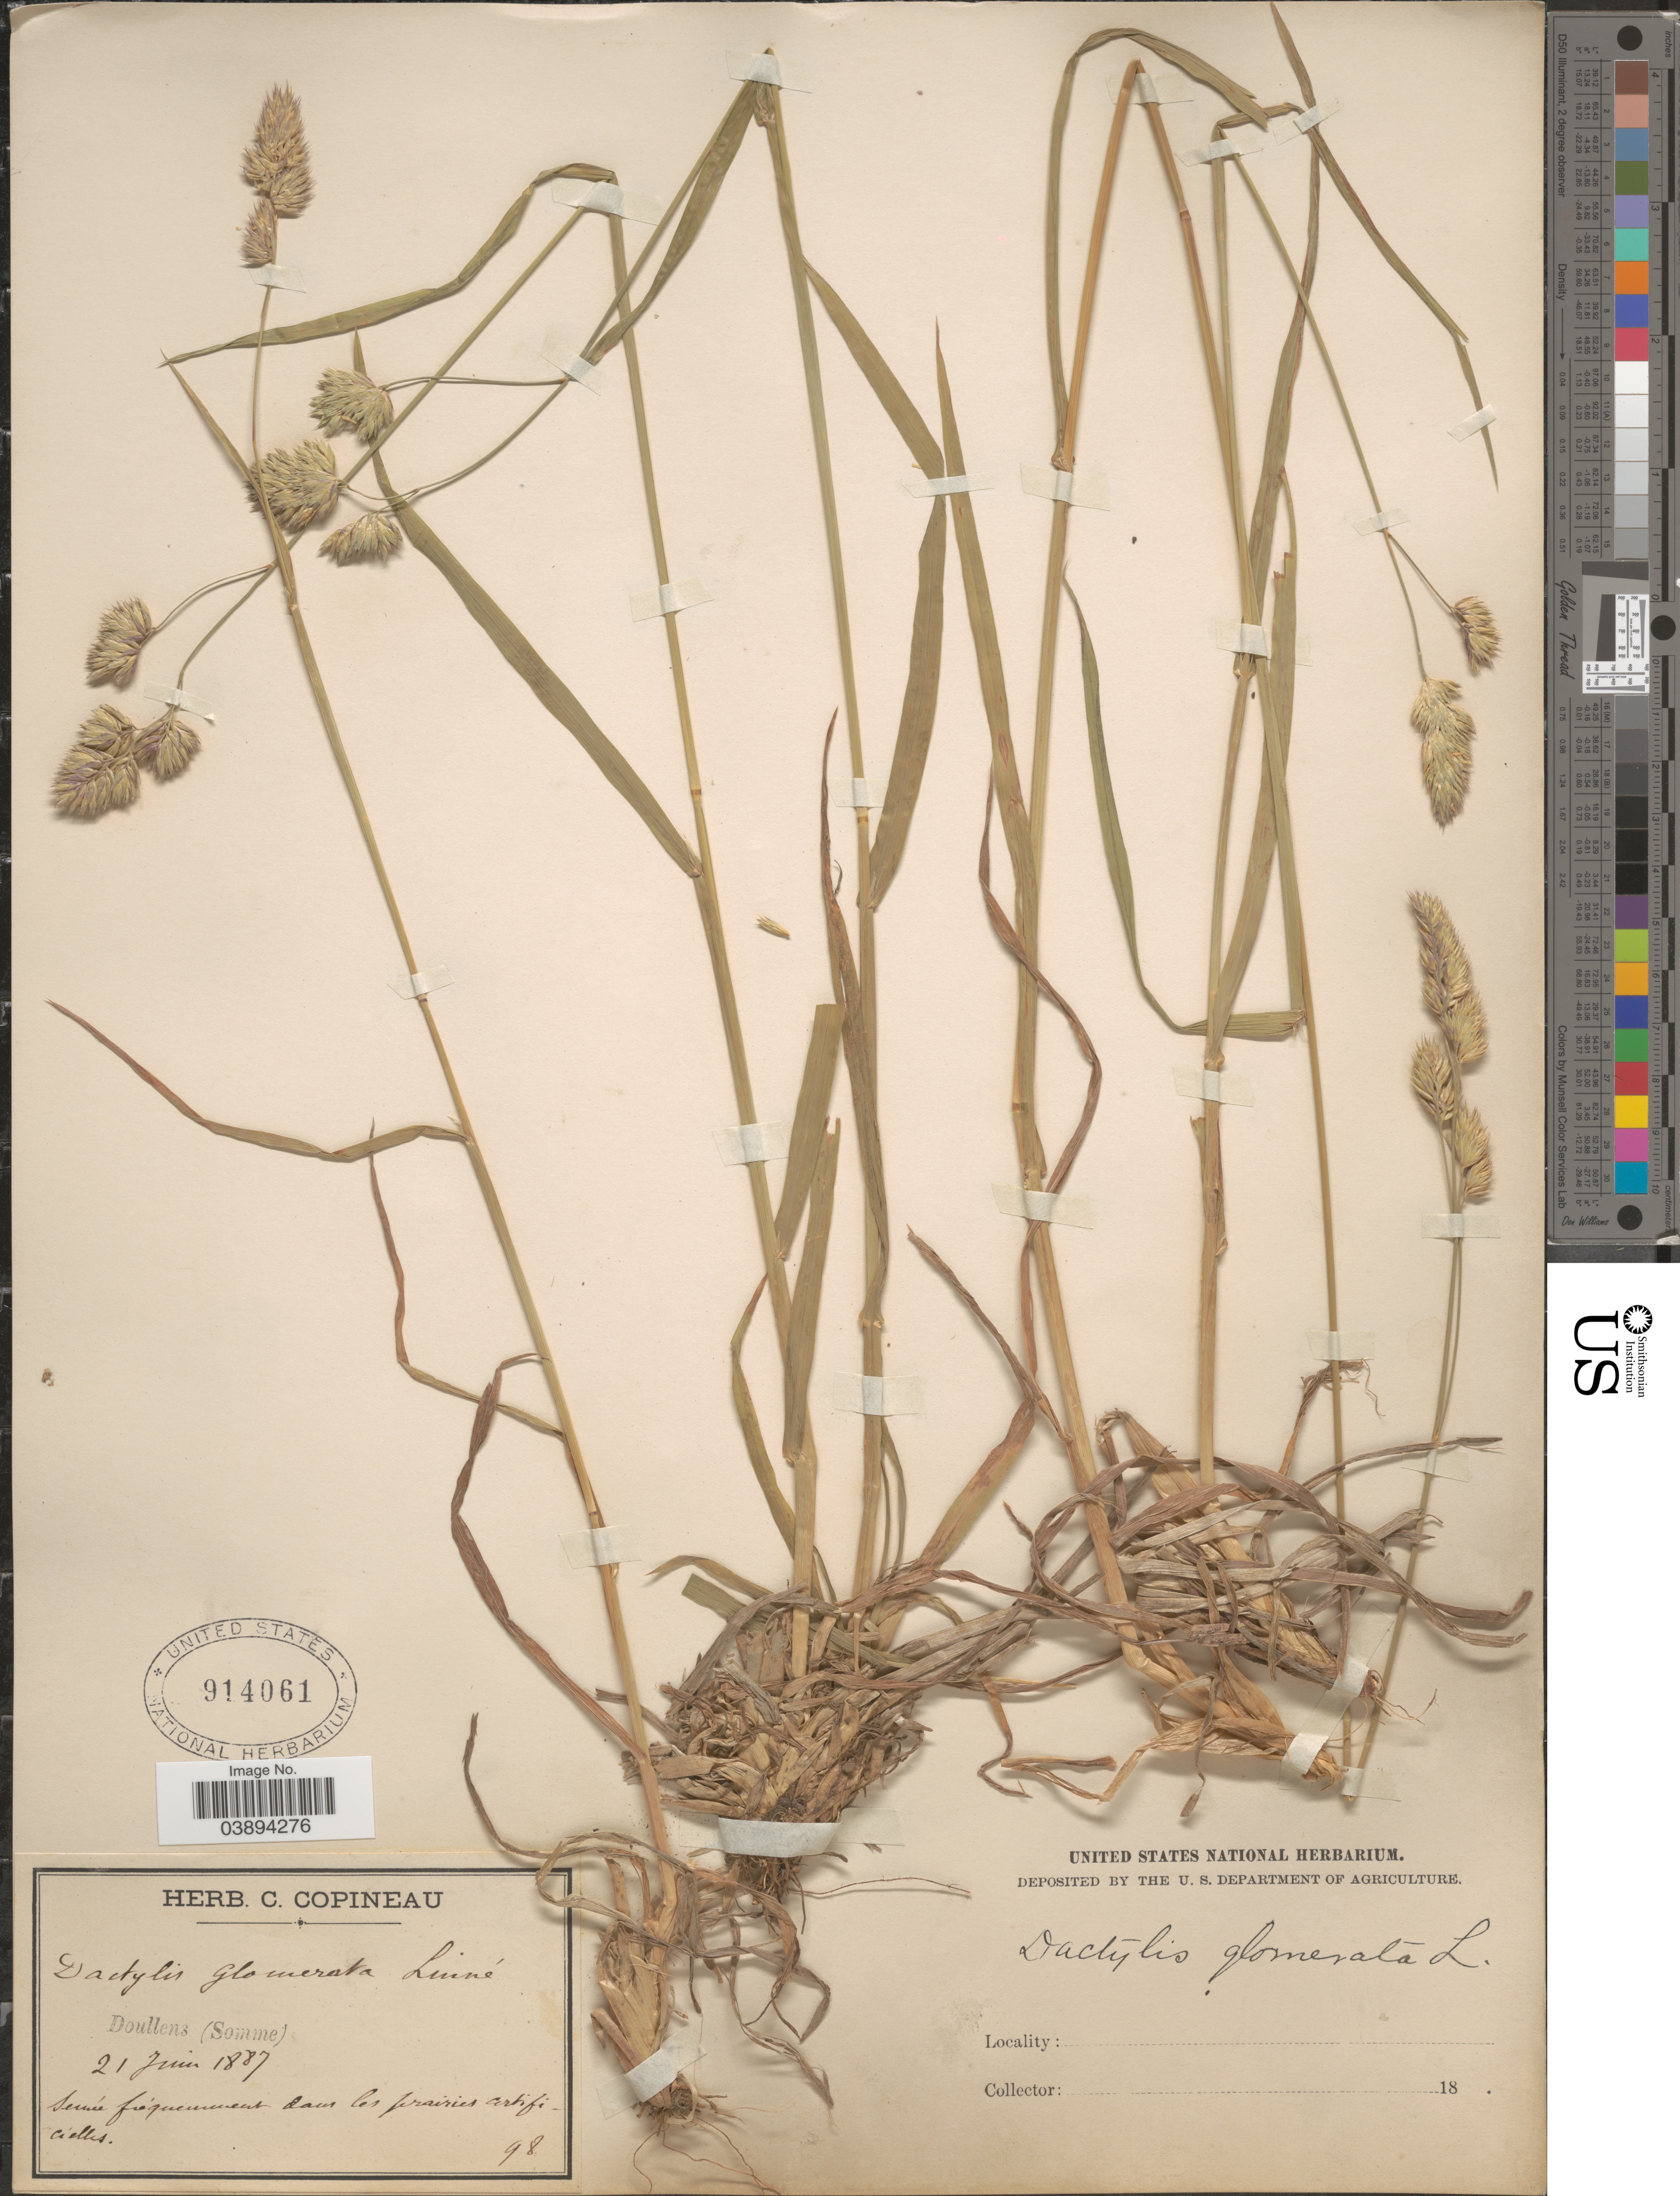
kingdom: Plantae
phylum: Tracheophyta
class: Liliopsida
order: Poales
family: Poaceae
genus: Dactylis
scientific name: Dactylis glomerata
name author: L.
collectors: ex herb. C. Copineau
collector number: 98?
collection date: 1887-06-21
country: France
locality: Doullens (Somme).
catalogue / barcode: US 914061